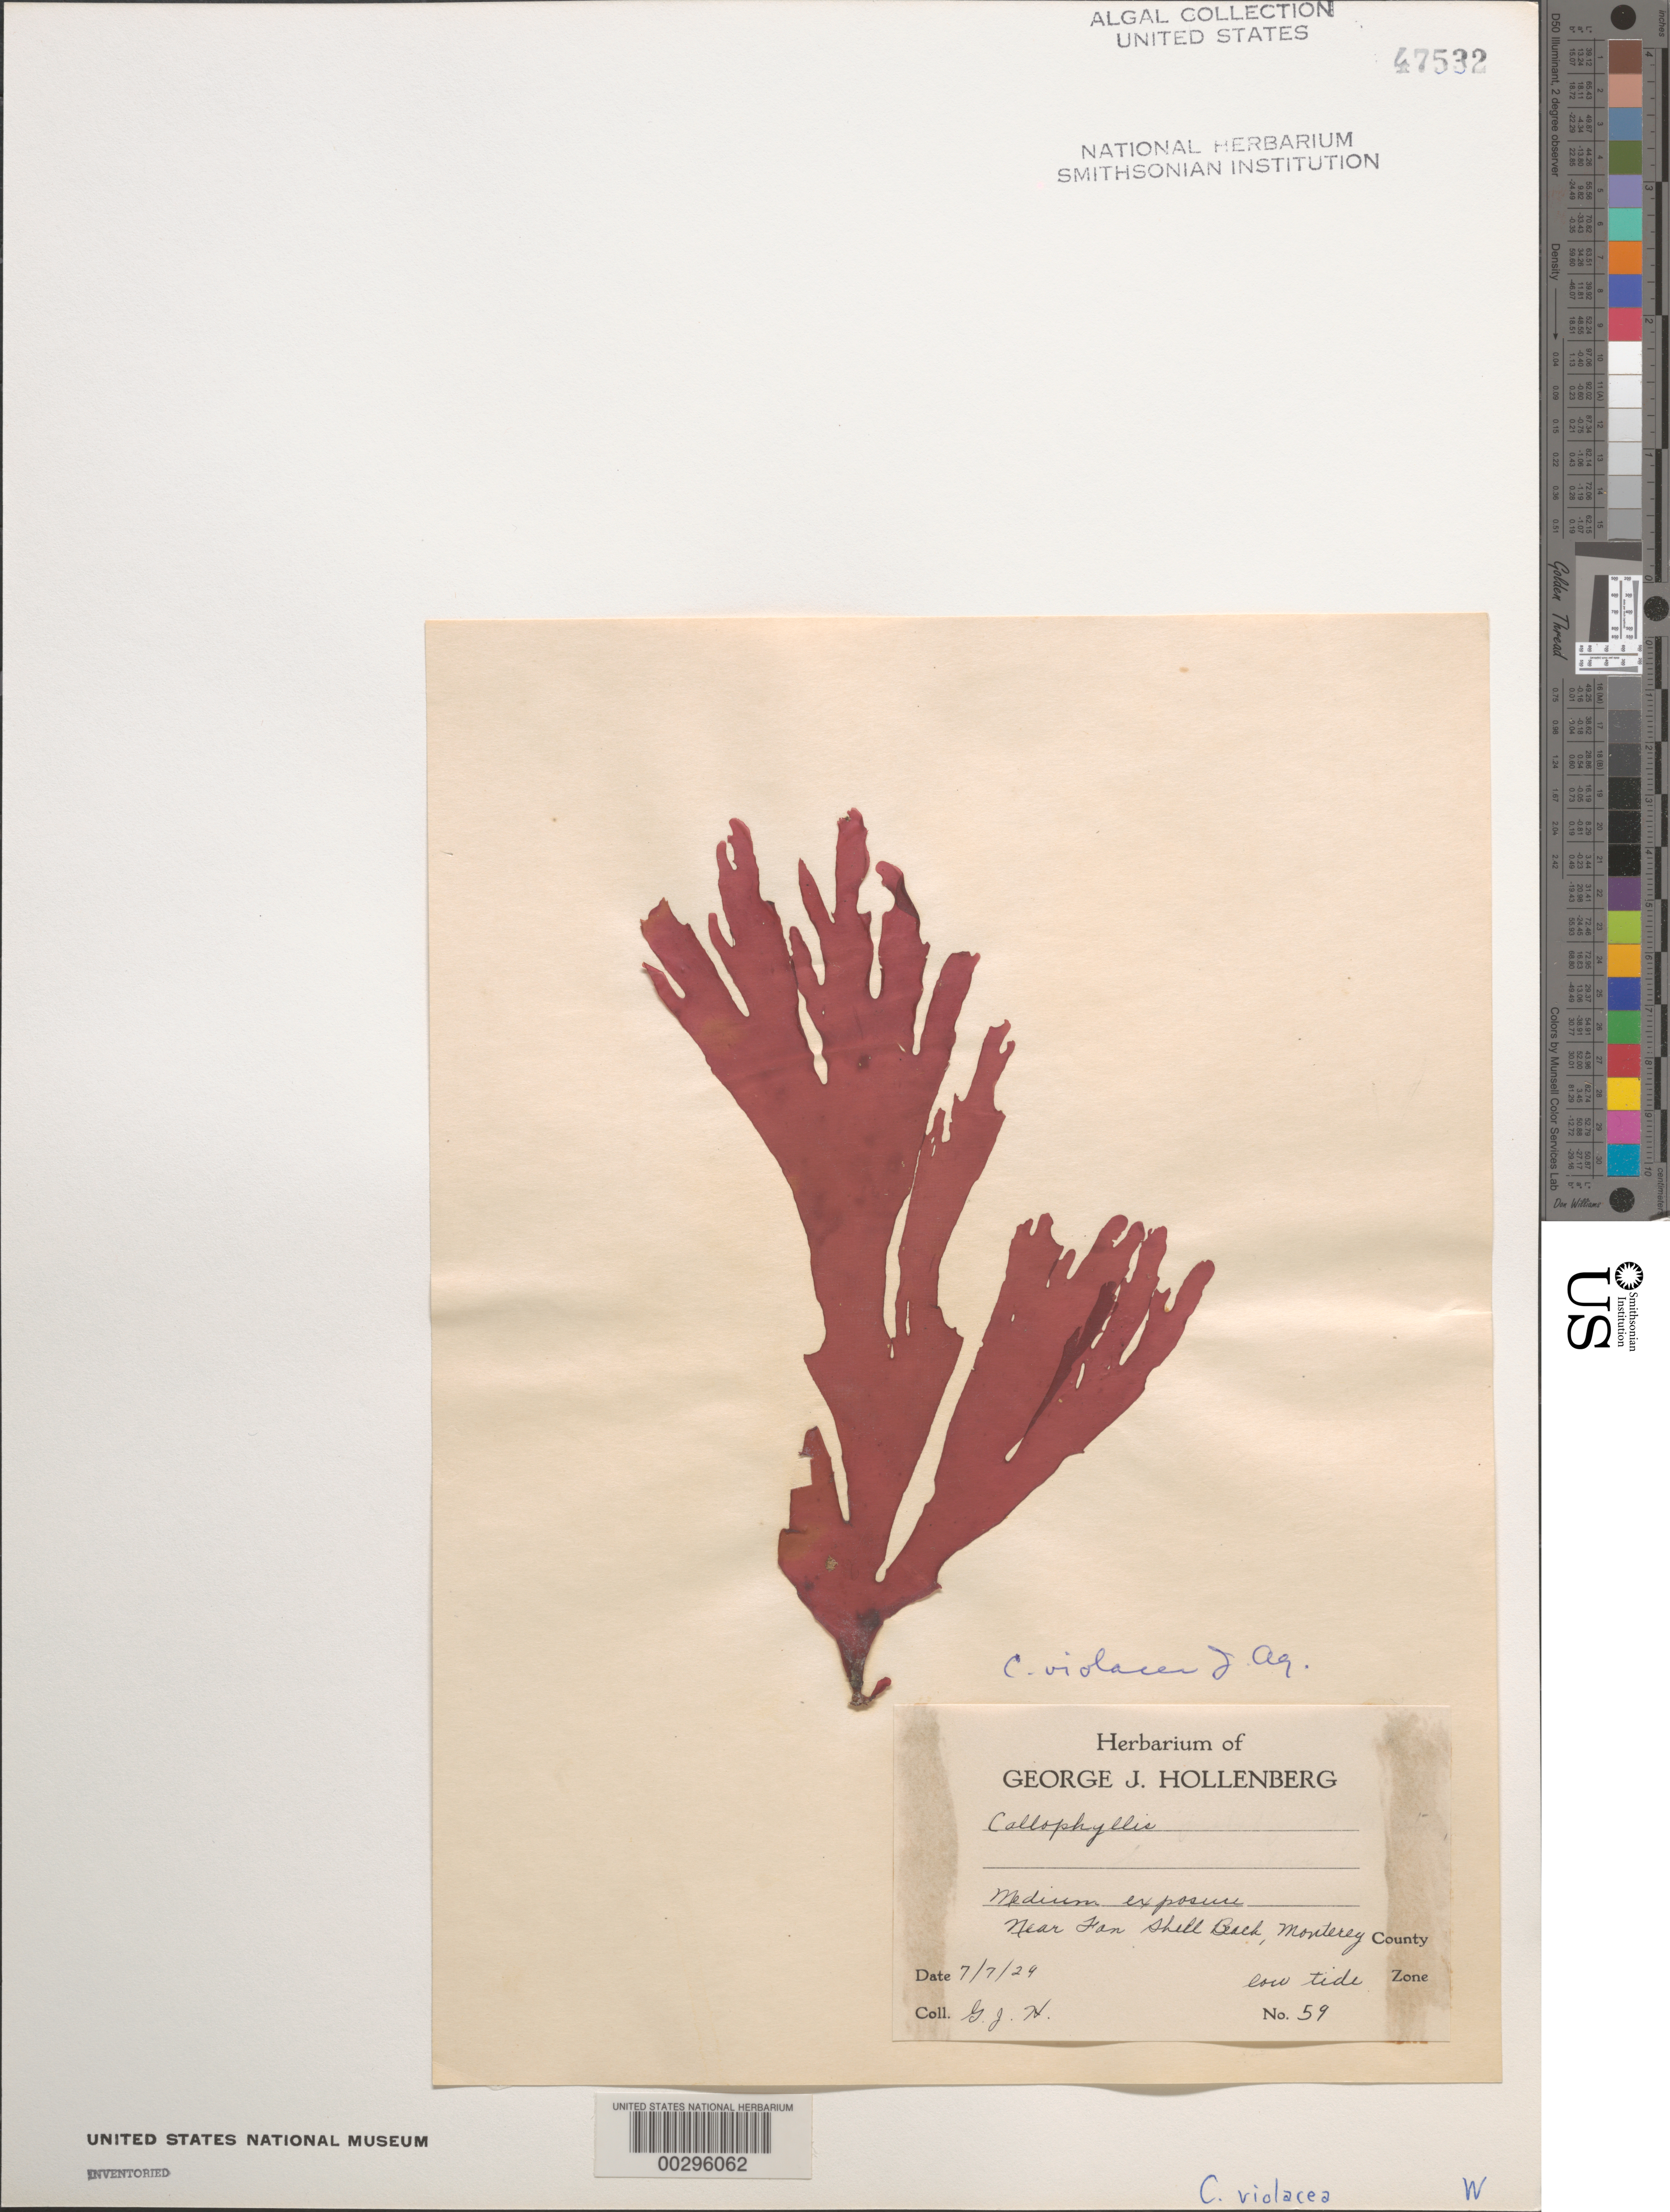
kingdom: Plantae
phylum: Rhodophyta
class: Florideophyceae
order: Gigartinales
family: Kallymeniaceae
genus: Callophyllis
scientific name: Callophyllis violacea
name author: J. Agardh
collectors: G. Hollenberg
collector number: GJH 59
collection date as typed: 07 Jul 1895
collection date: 1895-07-07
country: United States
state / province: California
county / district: Monterey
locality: Near Fan Shell Beach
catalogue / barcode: US 47532